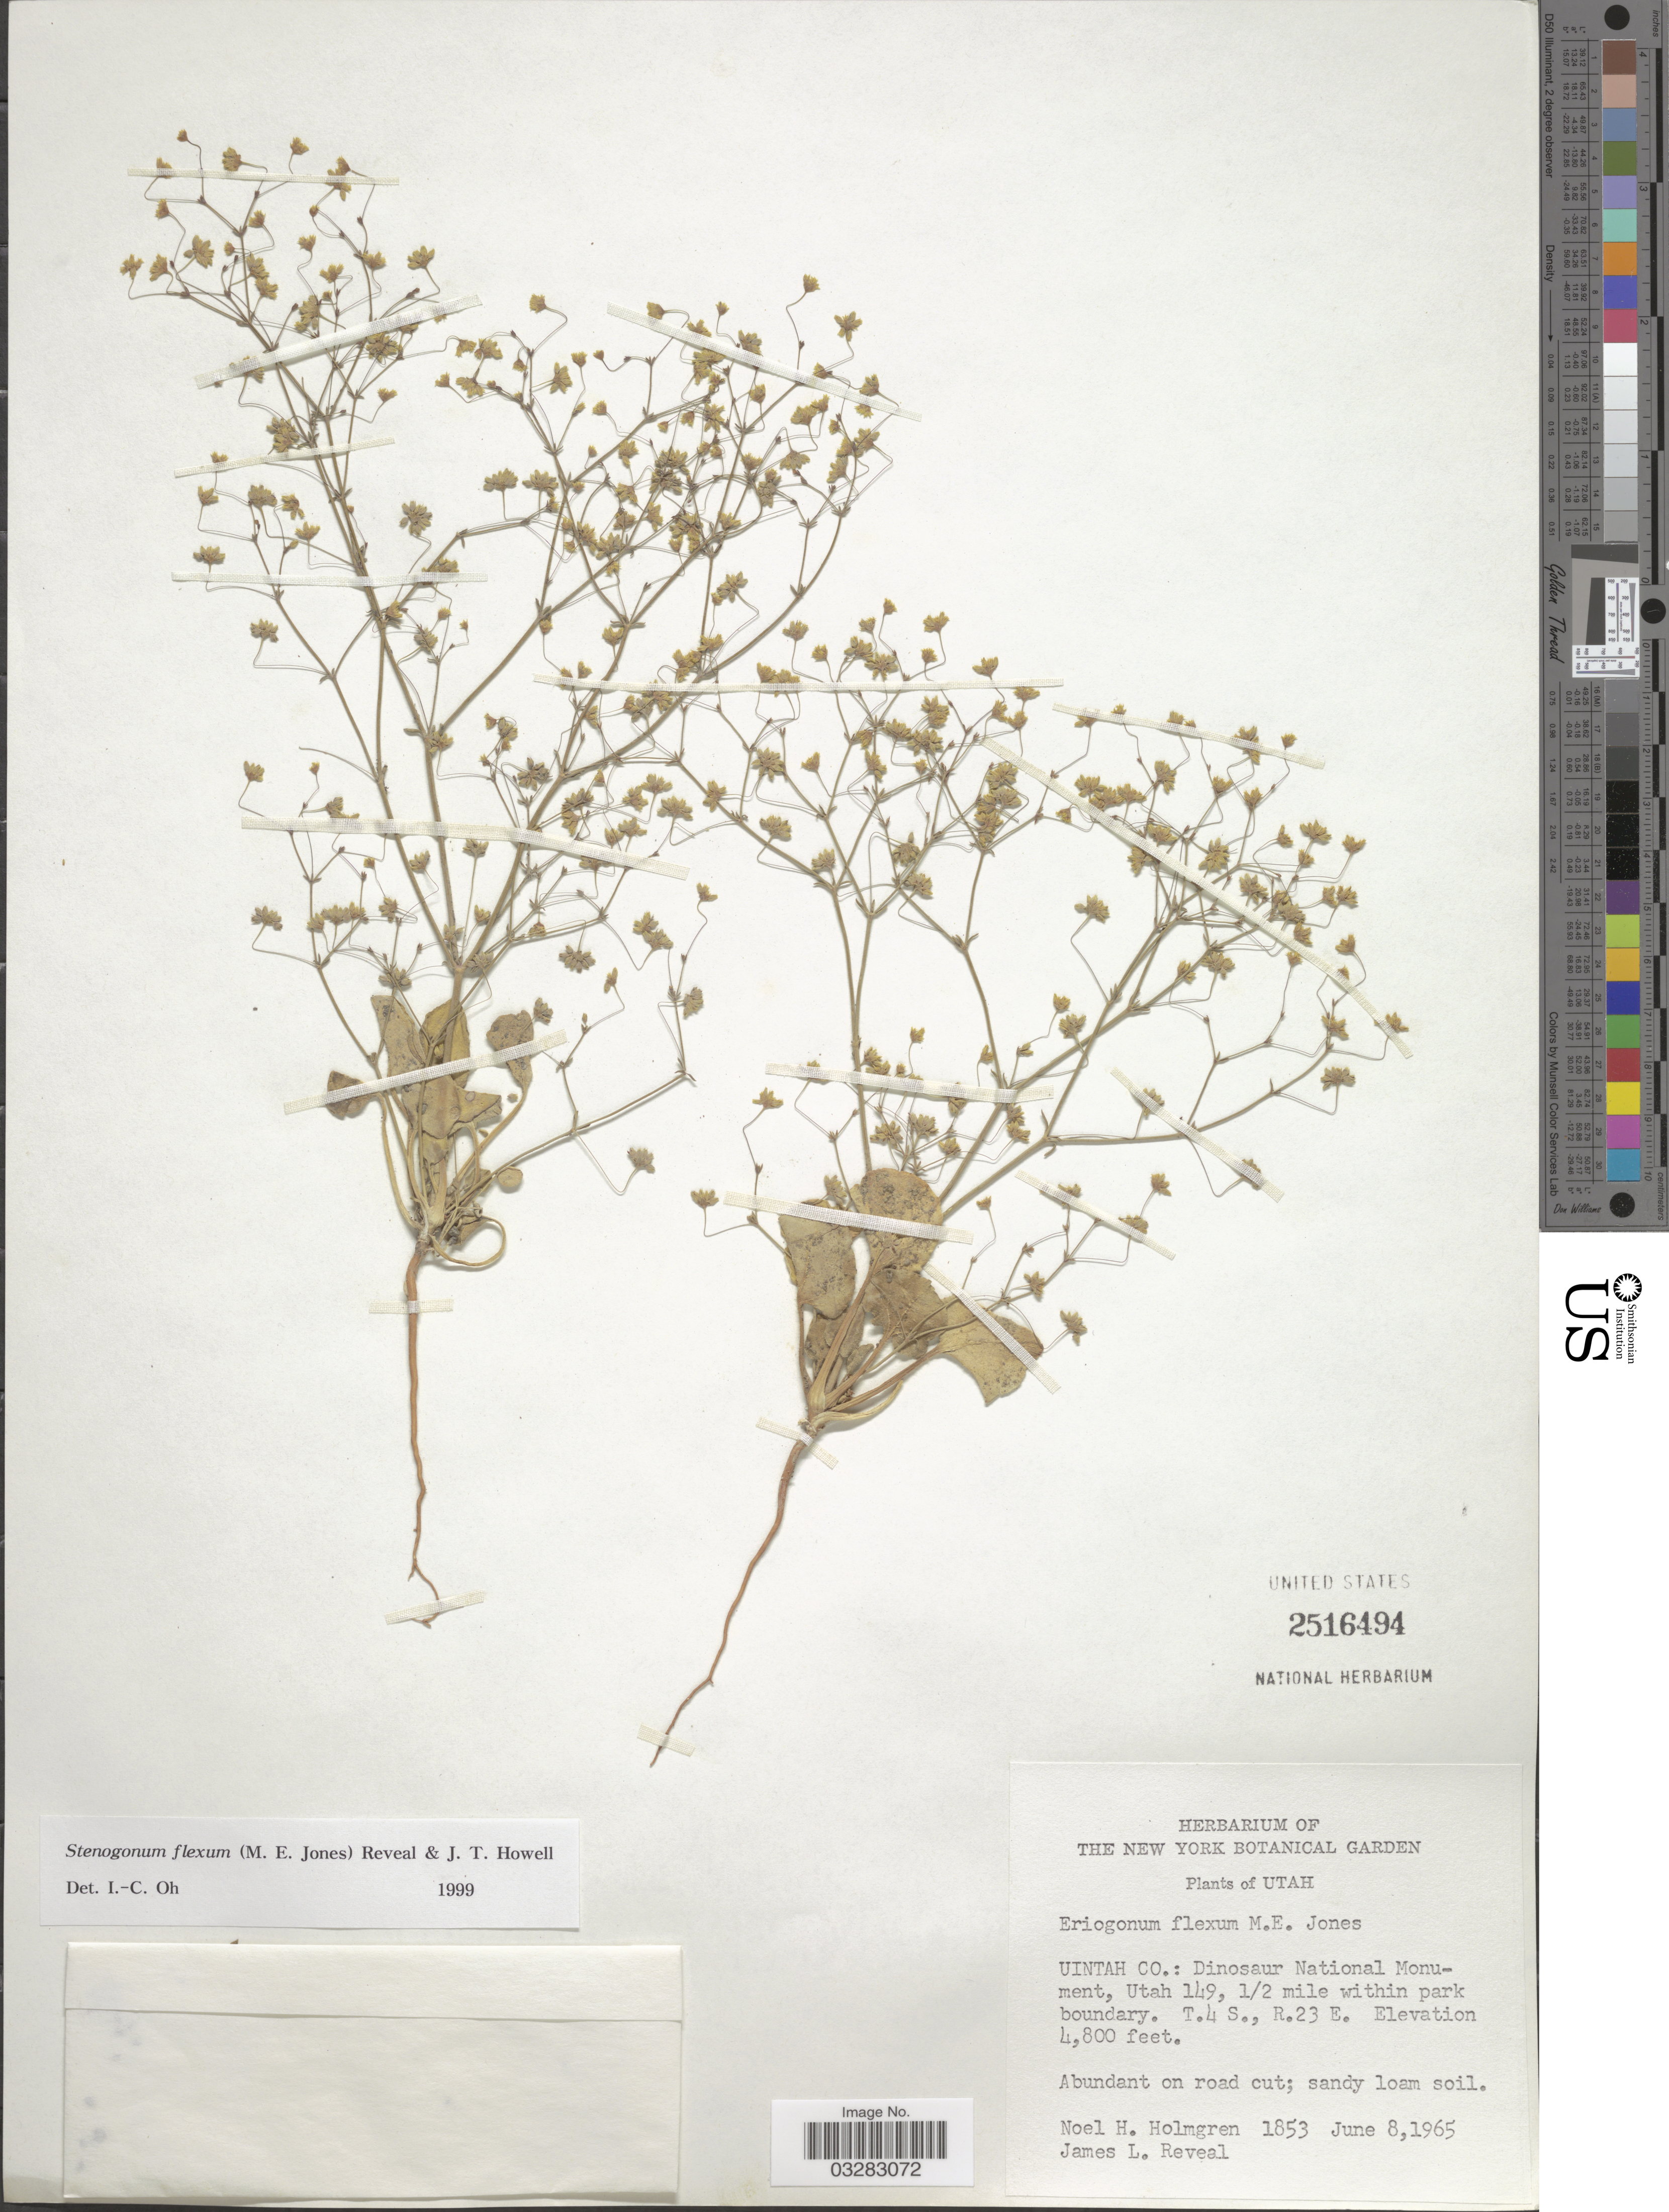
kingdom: Plantae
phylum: Tracheophyta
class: Magnoliopsida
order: Caryophyllales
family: Polygonaceae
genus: Stenogonum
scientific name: Stenogonum flexum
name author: (M.E. Jones) Reveal & J.T. Howell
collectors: N. H. Holmgren & J. L. Reveal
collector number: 1853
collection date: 1965-06-08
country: United States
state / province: Utah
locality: Uintah Co.: Dinosaur National Monument, Utah 149, 1/2 mile within park boundary, T.4 S., R.23 E.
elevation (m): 1463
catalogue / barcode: US 2516494